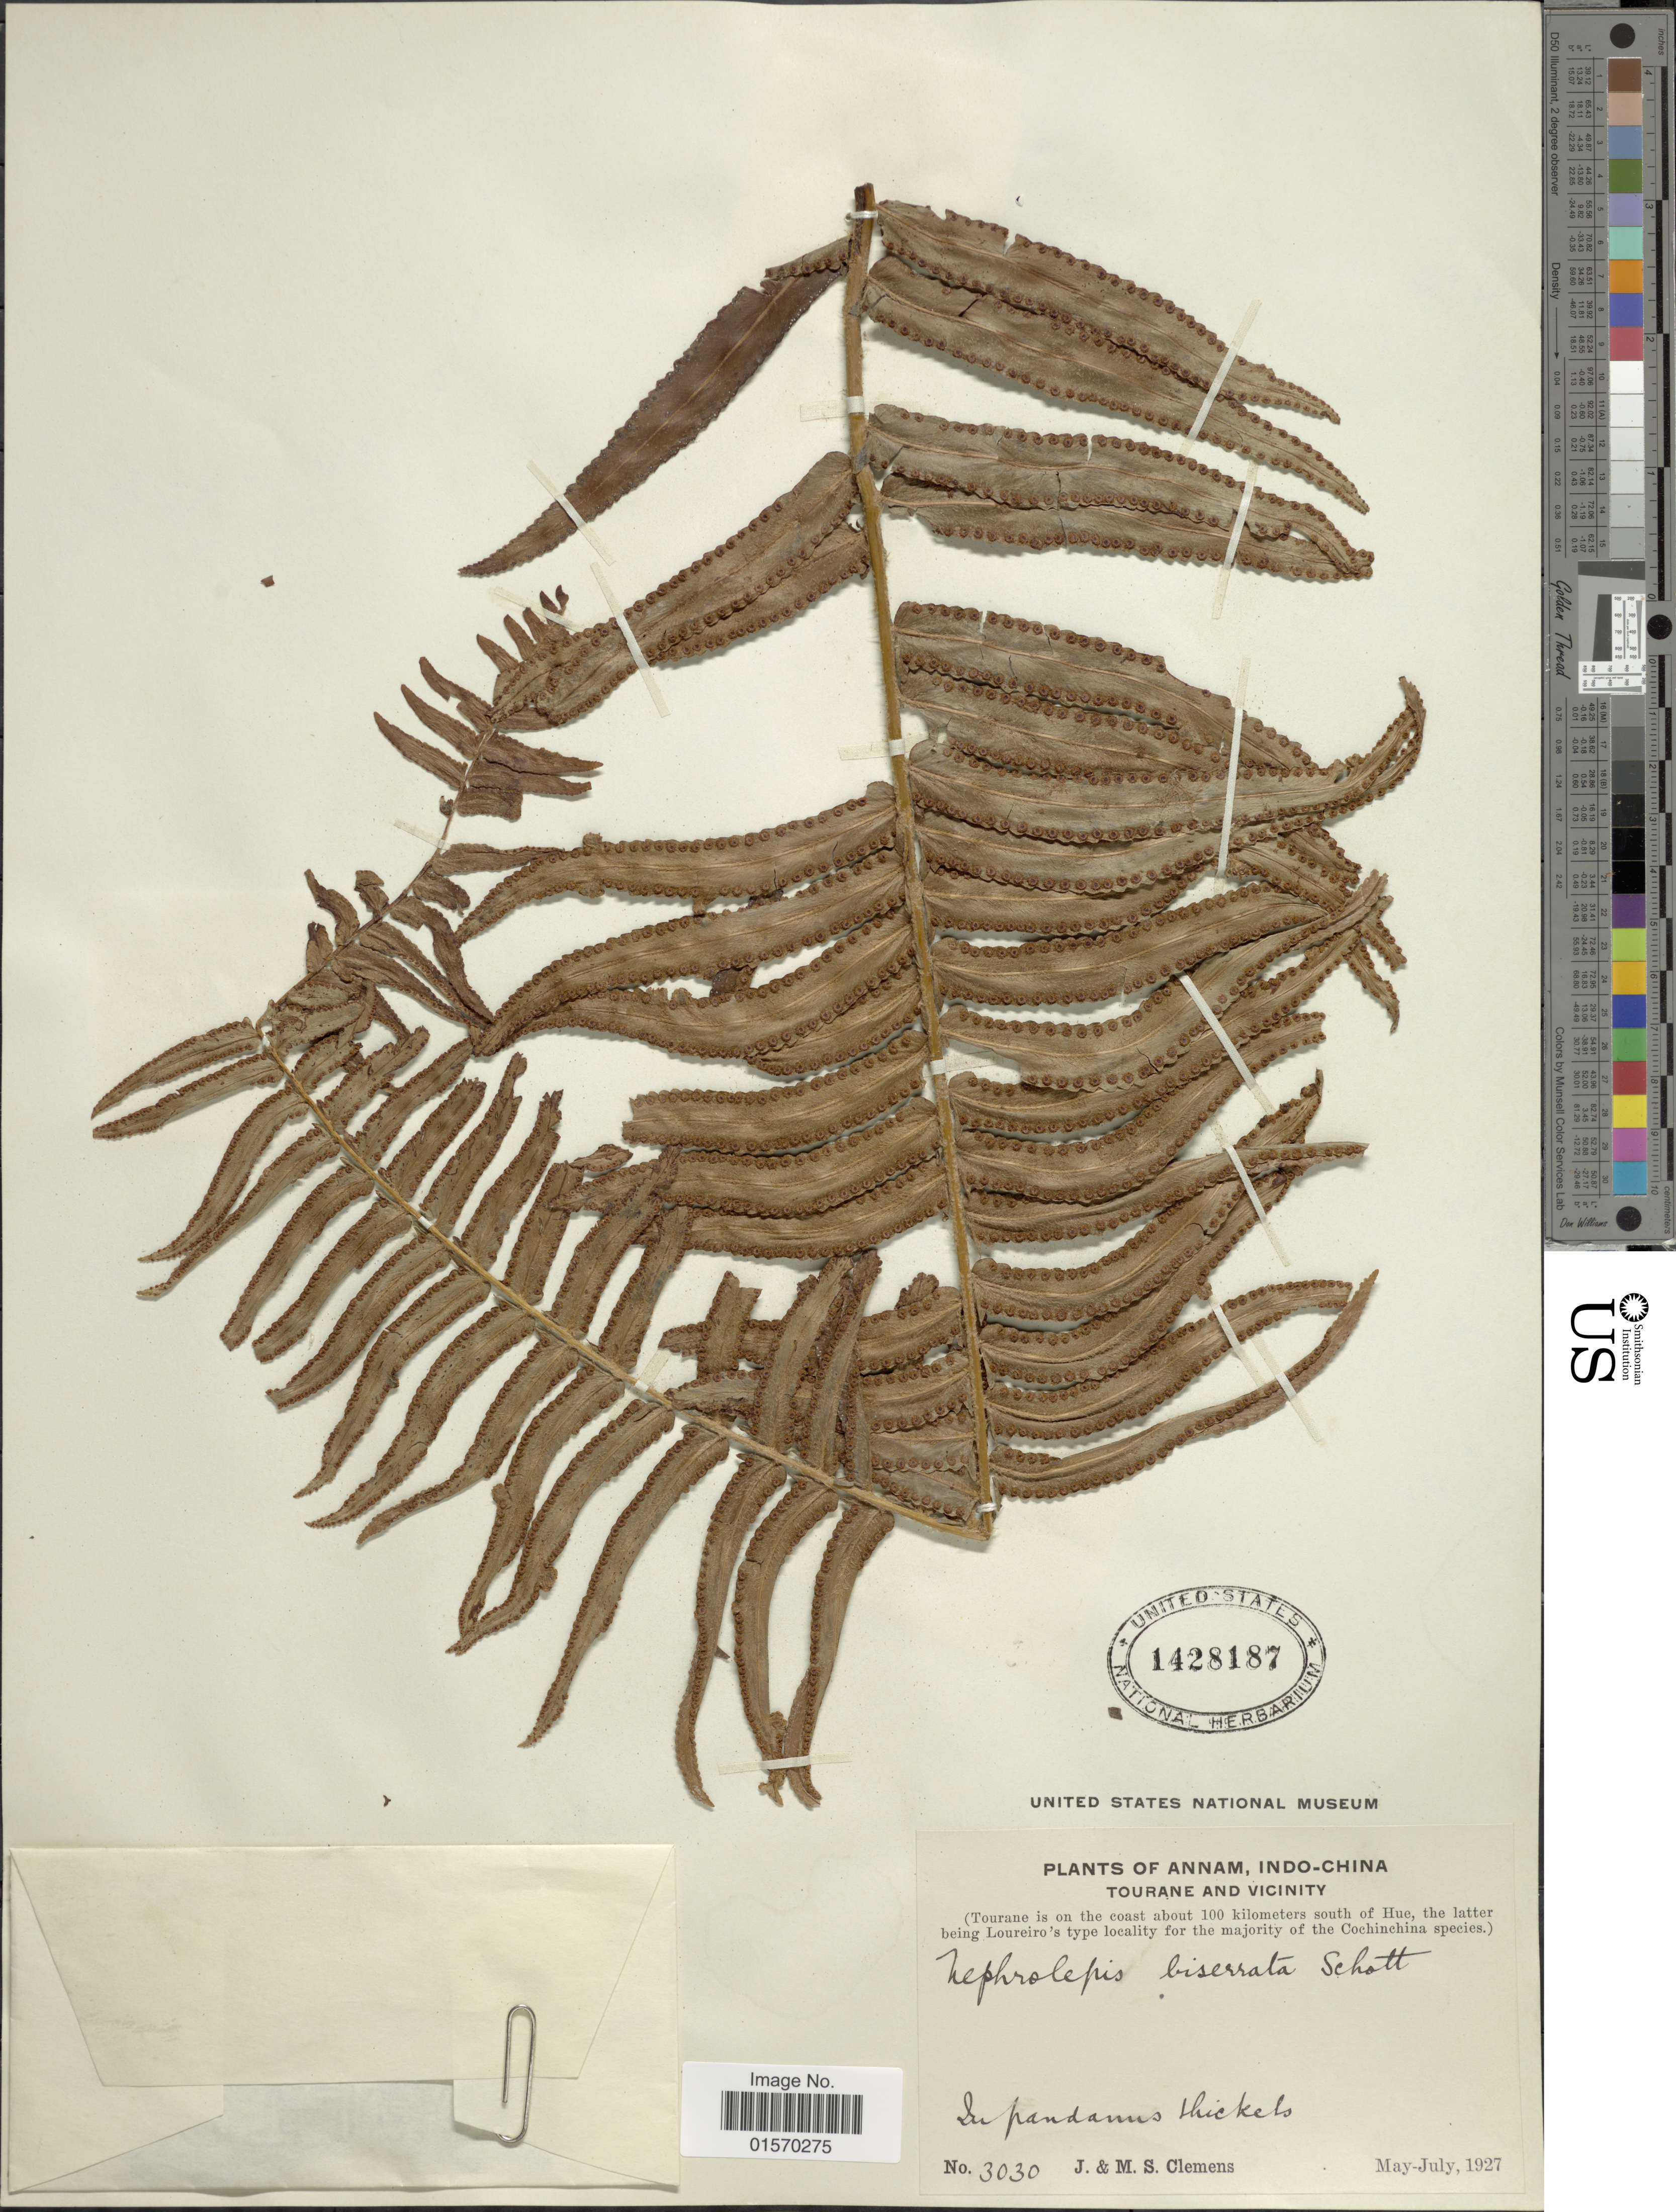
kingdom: Plantae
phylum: Tracheophyta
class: Polypodiopsida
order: Polypodiales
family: Nephrolepidaceae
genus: Nephrolepis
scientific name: Nephrolepis multiflora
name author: (Roxb.) F.M. Jarrett ex C.V. Morton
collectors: J. Clemens & M. S. Clemens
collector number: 3030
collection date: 1927-05/1927-07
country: Vietnam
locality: Annam, Indo-China. Tourane and vicinity. (Tourane is on the coast about 100 kilometers south of Hue, the latter being Loureiro's type locality for the majority of the Cohinchina species)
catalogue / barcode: US 1428187